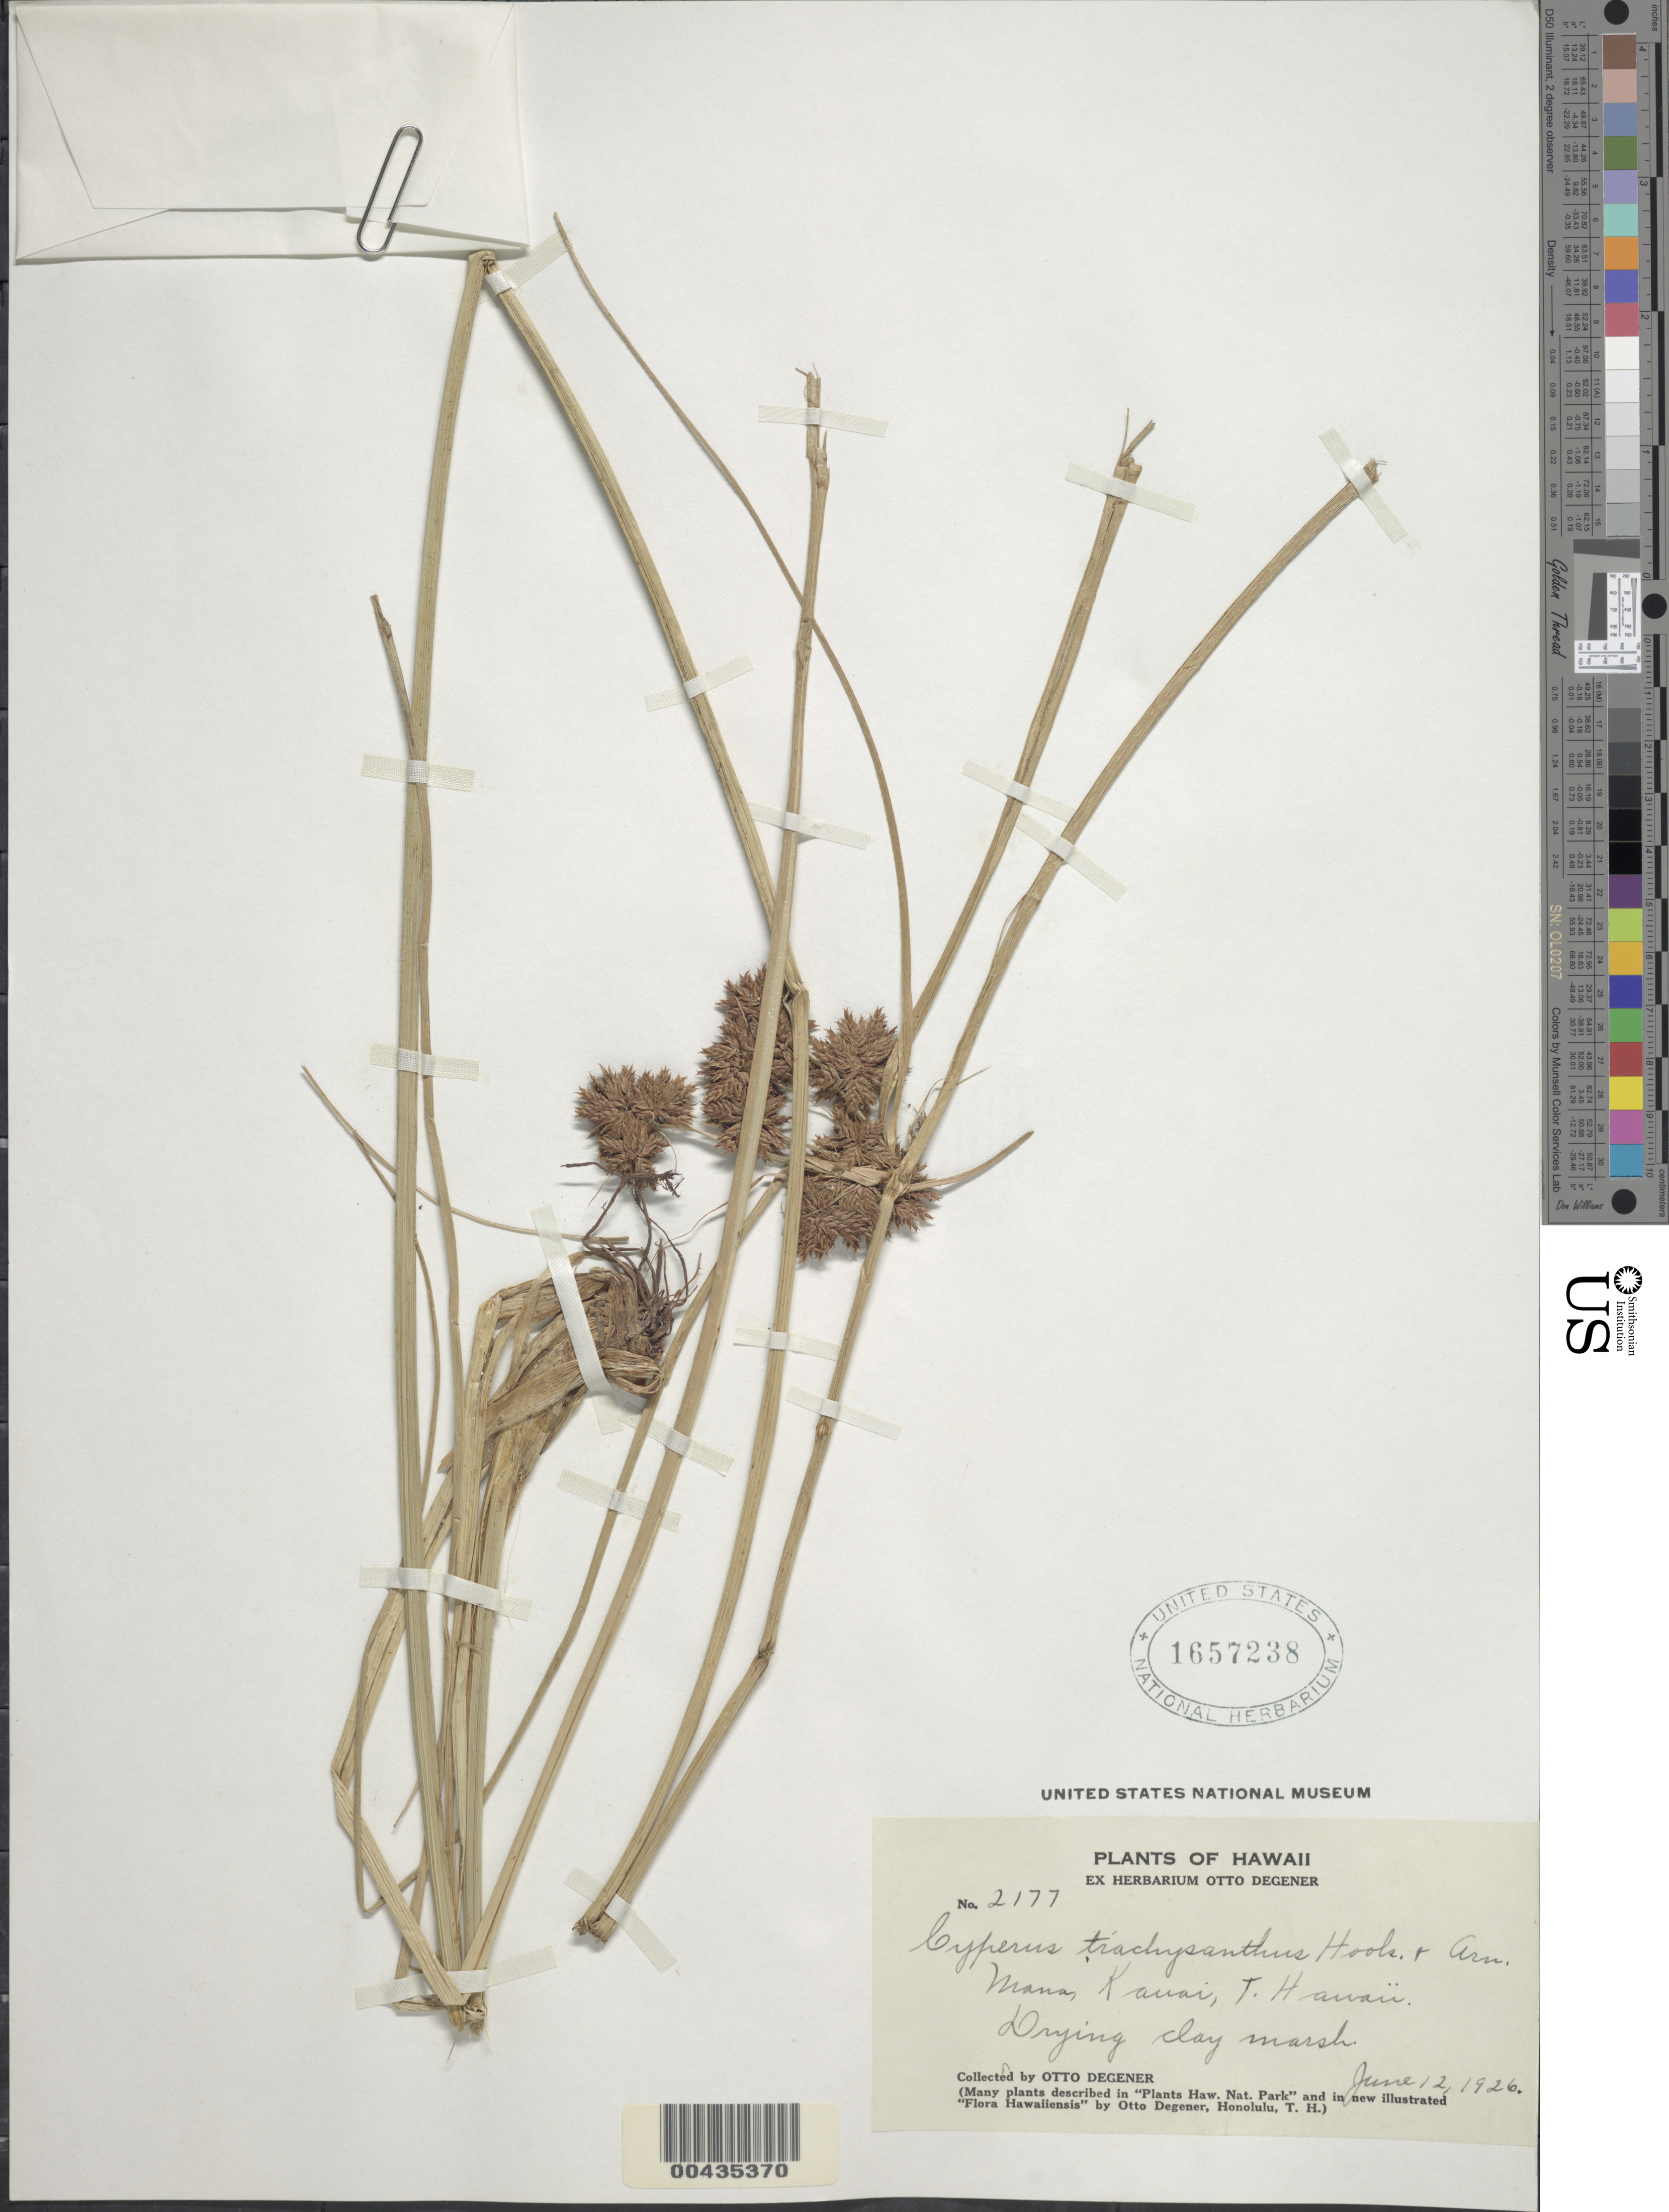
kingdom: Plantae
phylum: Tracheophyta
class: Liliopsida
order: Poales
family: Cyperaceae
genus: Cyperus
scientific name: Cyperus trachysanthos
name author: Hook. & Arn.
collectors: O. Degener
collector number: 2177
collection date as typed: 12 Jun 1926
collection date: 1926-06-12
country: United States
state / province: Hawaii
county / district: Kauai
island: Kaua'i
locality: Mana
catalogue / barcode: US 1657238